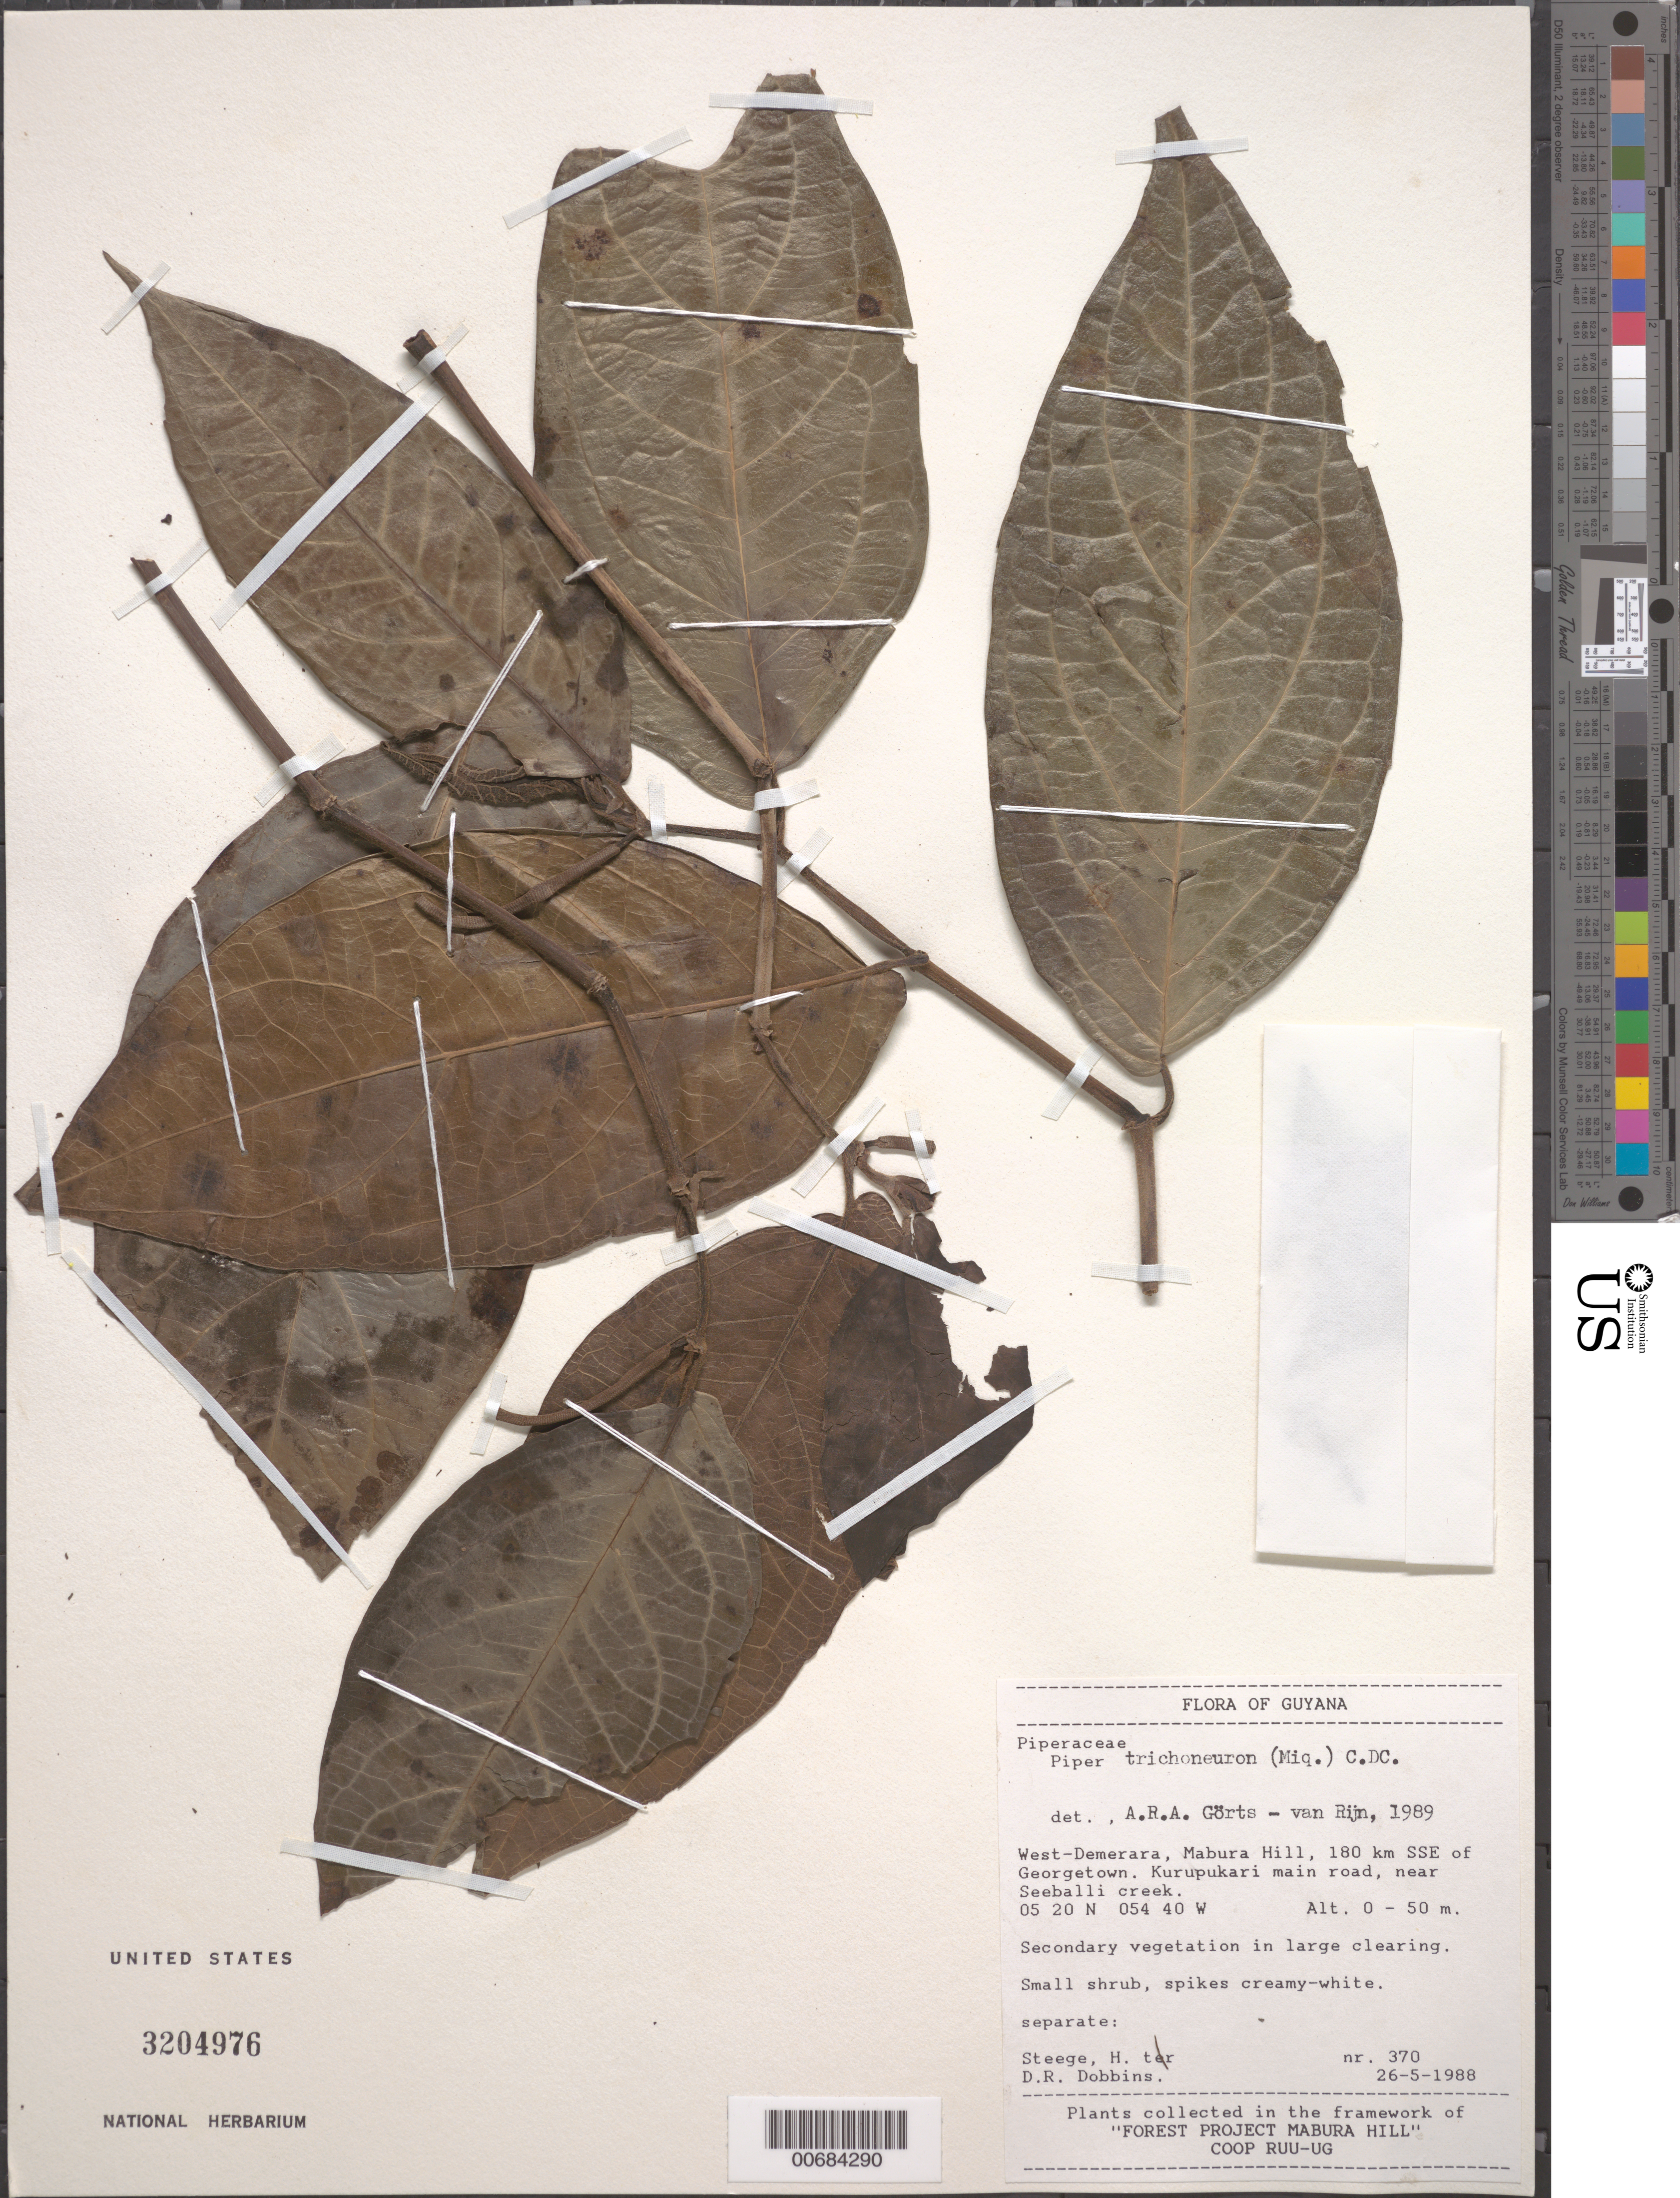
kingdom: Plantae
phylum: Tracheophyta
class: Magnoliopsida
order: Piperales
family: Piperaceae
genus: Piper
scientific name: Piper trichoneuron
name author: (Miq.) C. DC.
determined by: Görts-van Rijn, A. R. A.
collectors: H. ter Steege & D. Dobbins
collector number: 370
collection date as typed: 26-May-88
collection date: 1988-05-26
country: Guyana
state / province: U. Demerara-Berbice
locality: Mabura Hill, 180 km SSE of Georgetown, Kurupukari main road, near Seeballi Creek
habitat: Secondary vegetation in large clearing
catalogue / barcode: US 3204976